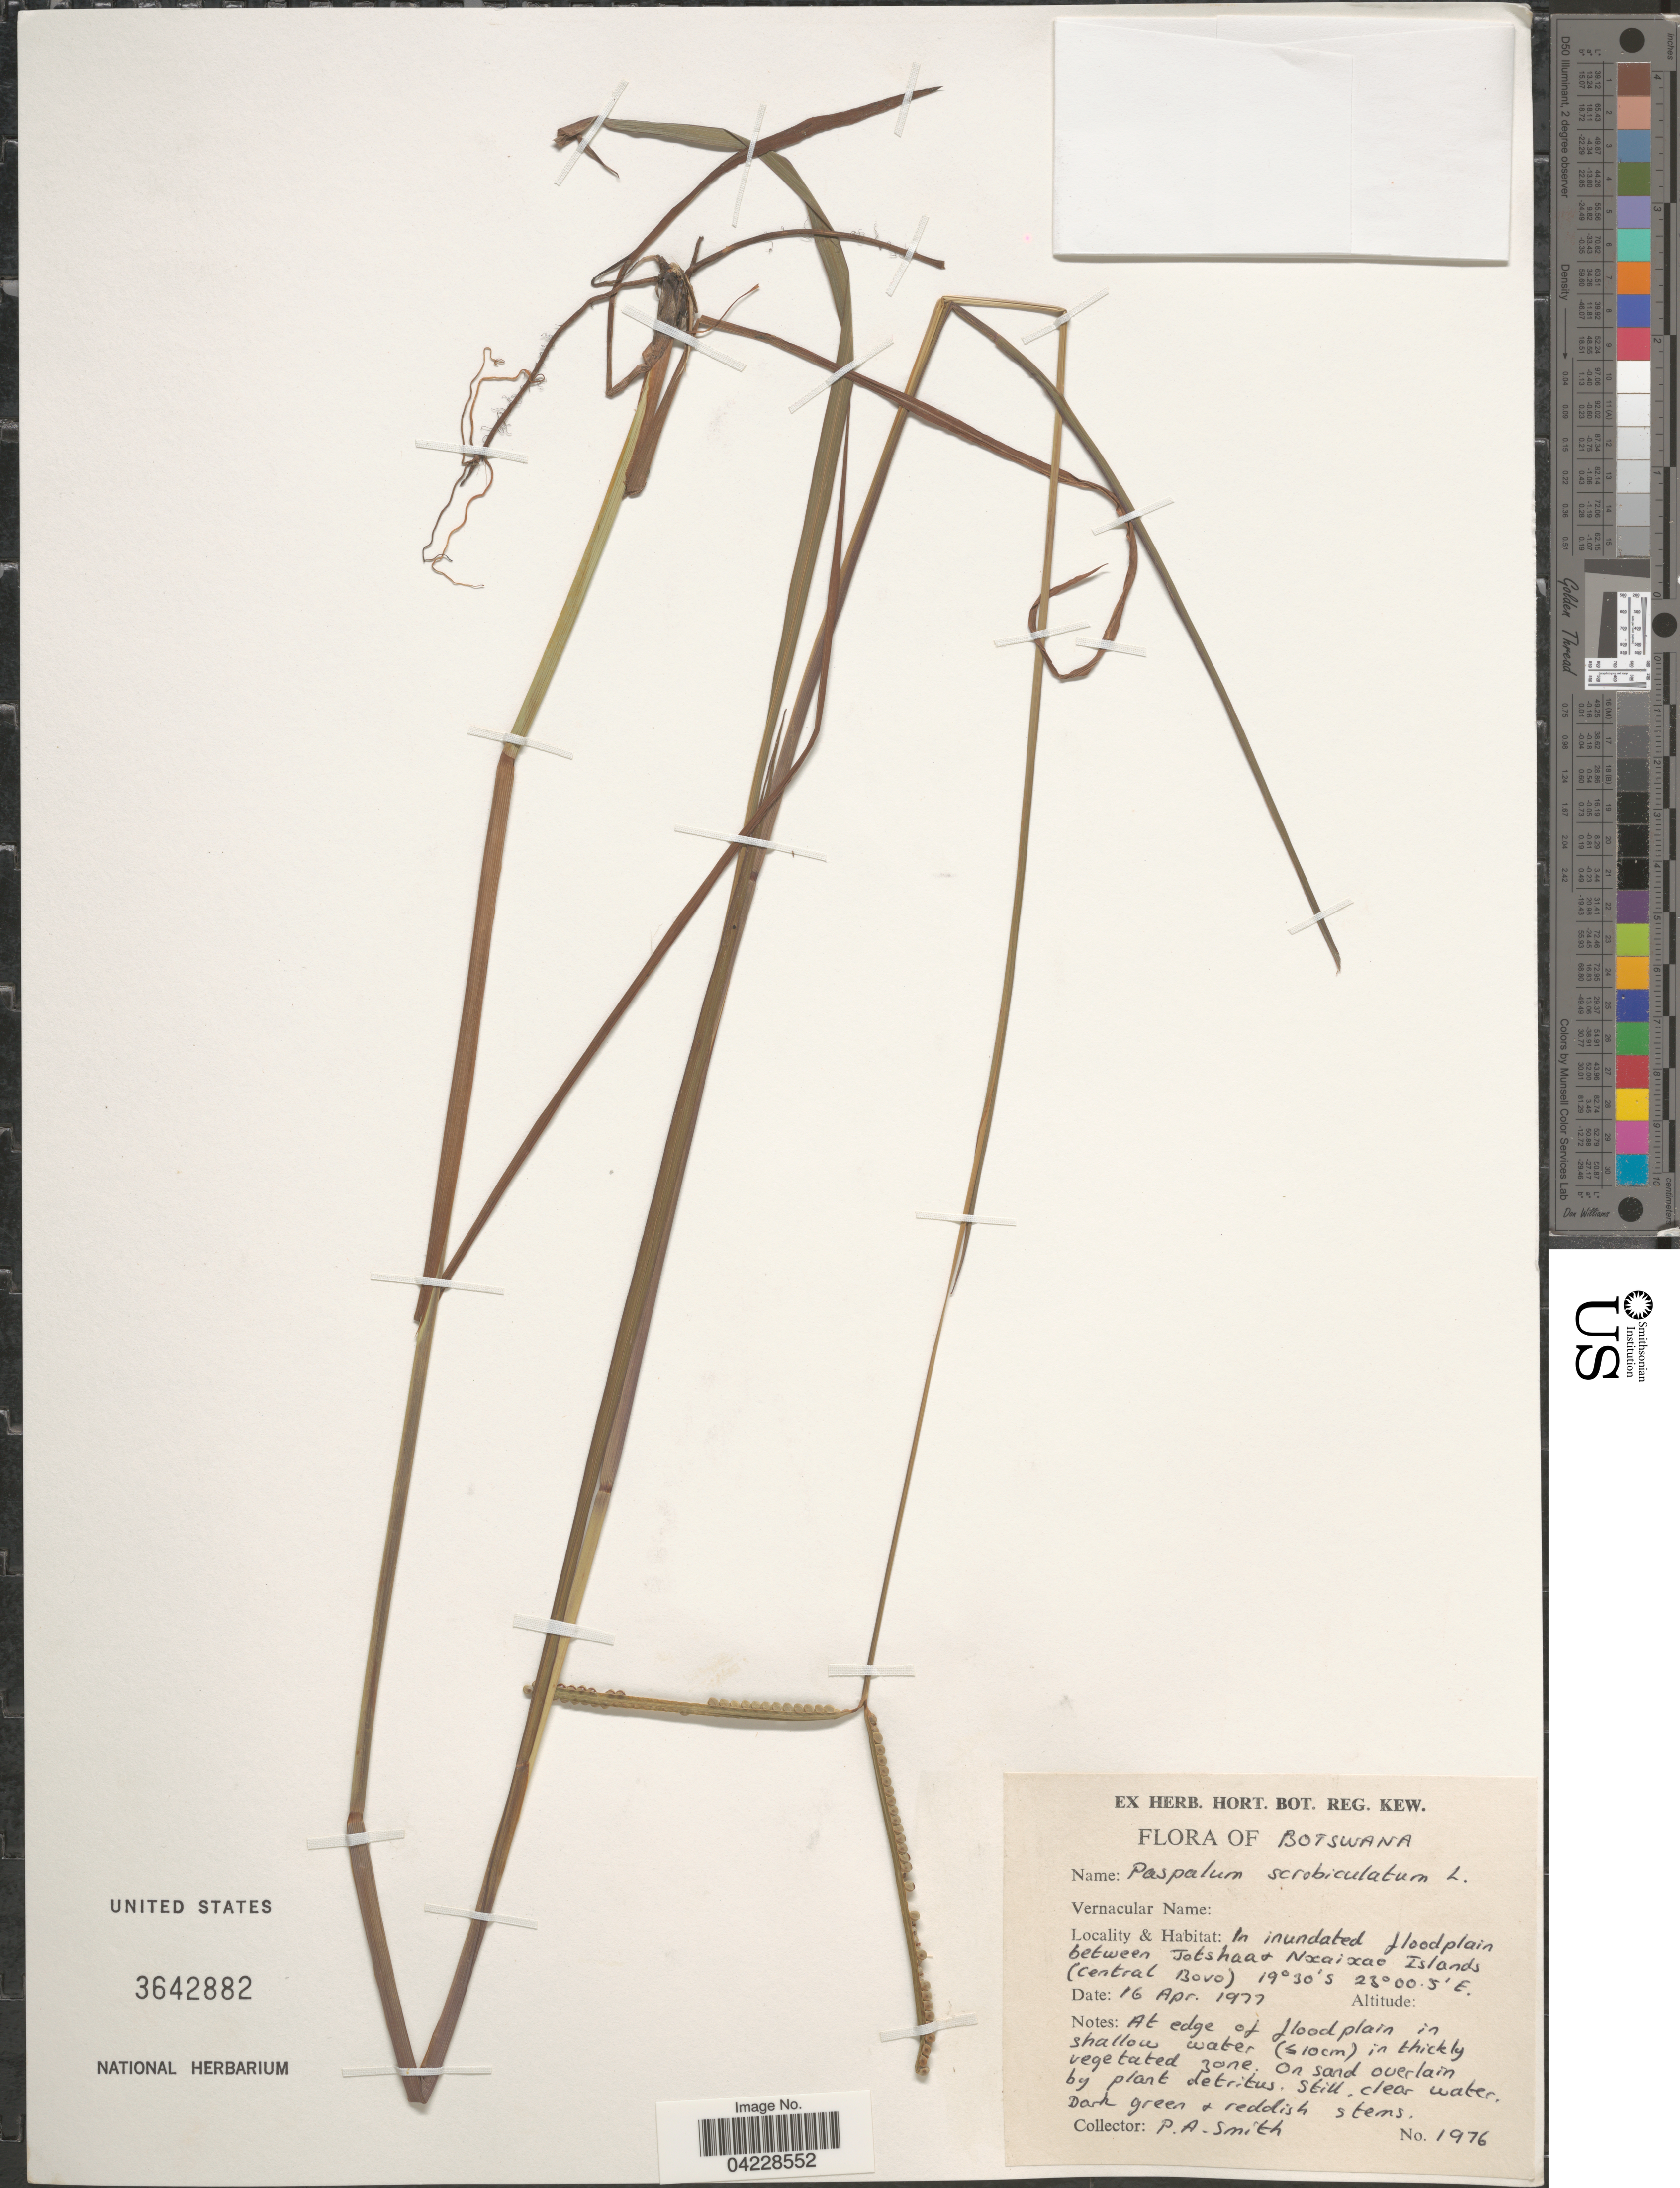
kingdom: Plantae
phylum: Tracheophyta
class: Liliopsida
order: Poales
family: Poaceae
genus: Paspalum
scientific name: Paspalum scrobiculatum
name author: L.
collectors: P. Smith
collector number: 1976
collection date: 1977-04-16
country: Botswana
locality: In inundated floodplain between Jotshaa + Nxaixae [interpreted] Islands (Central Bovo).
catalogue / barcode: US 3642882